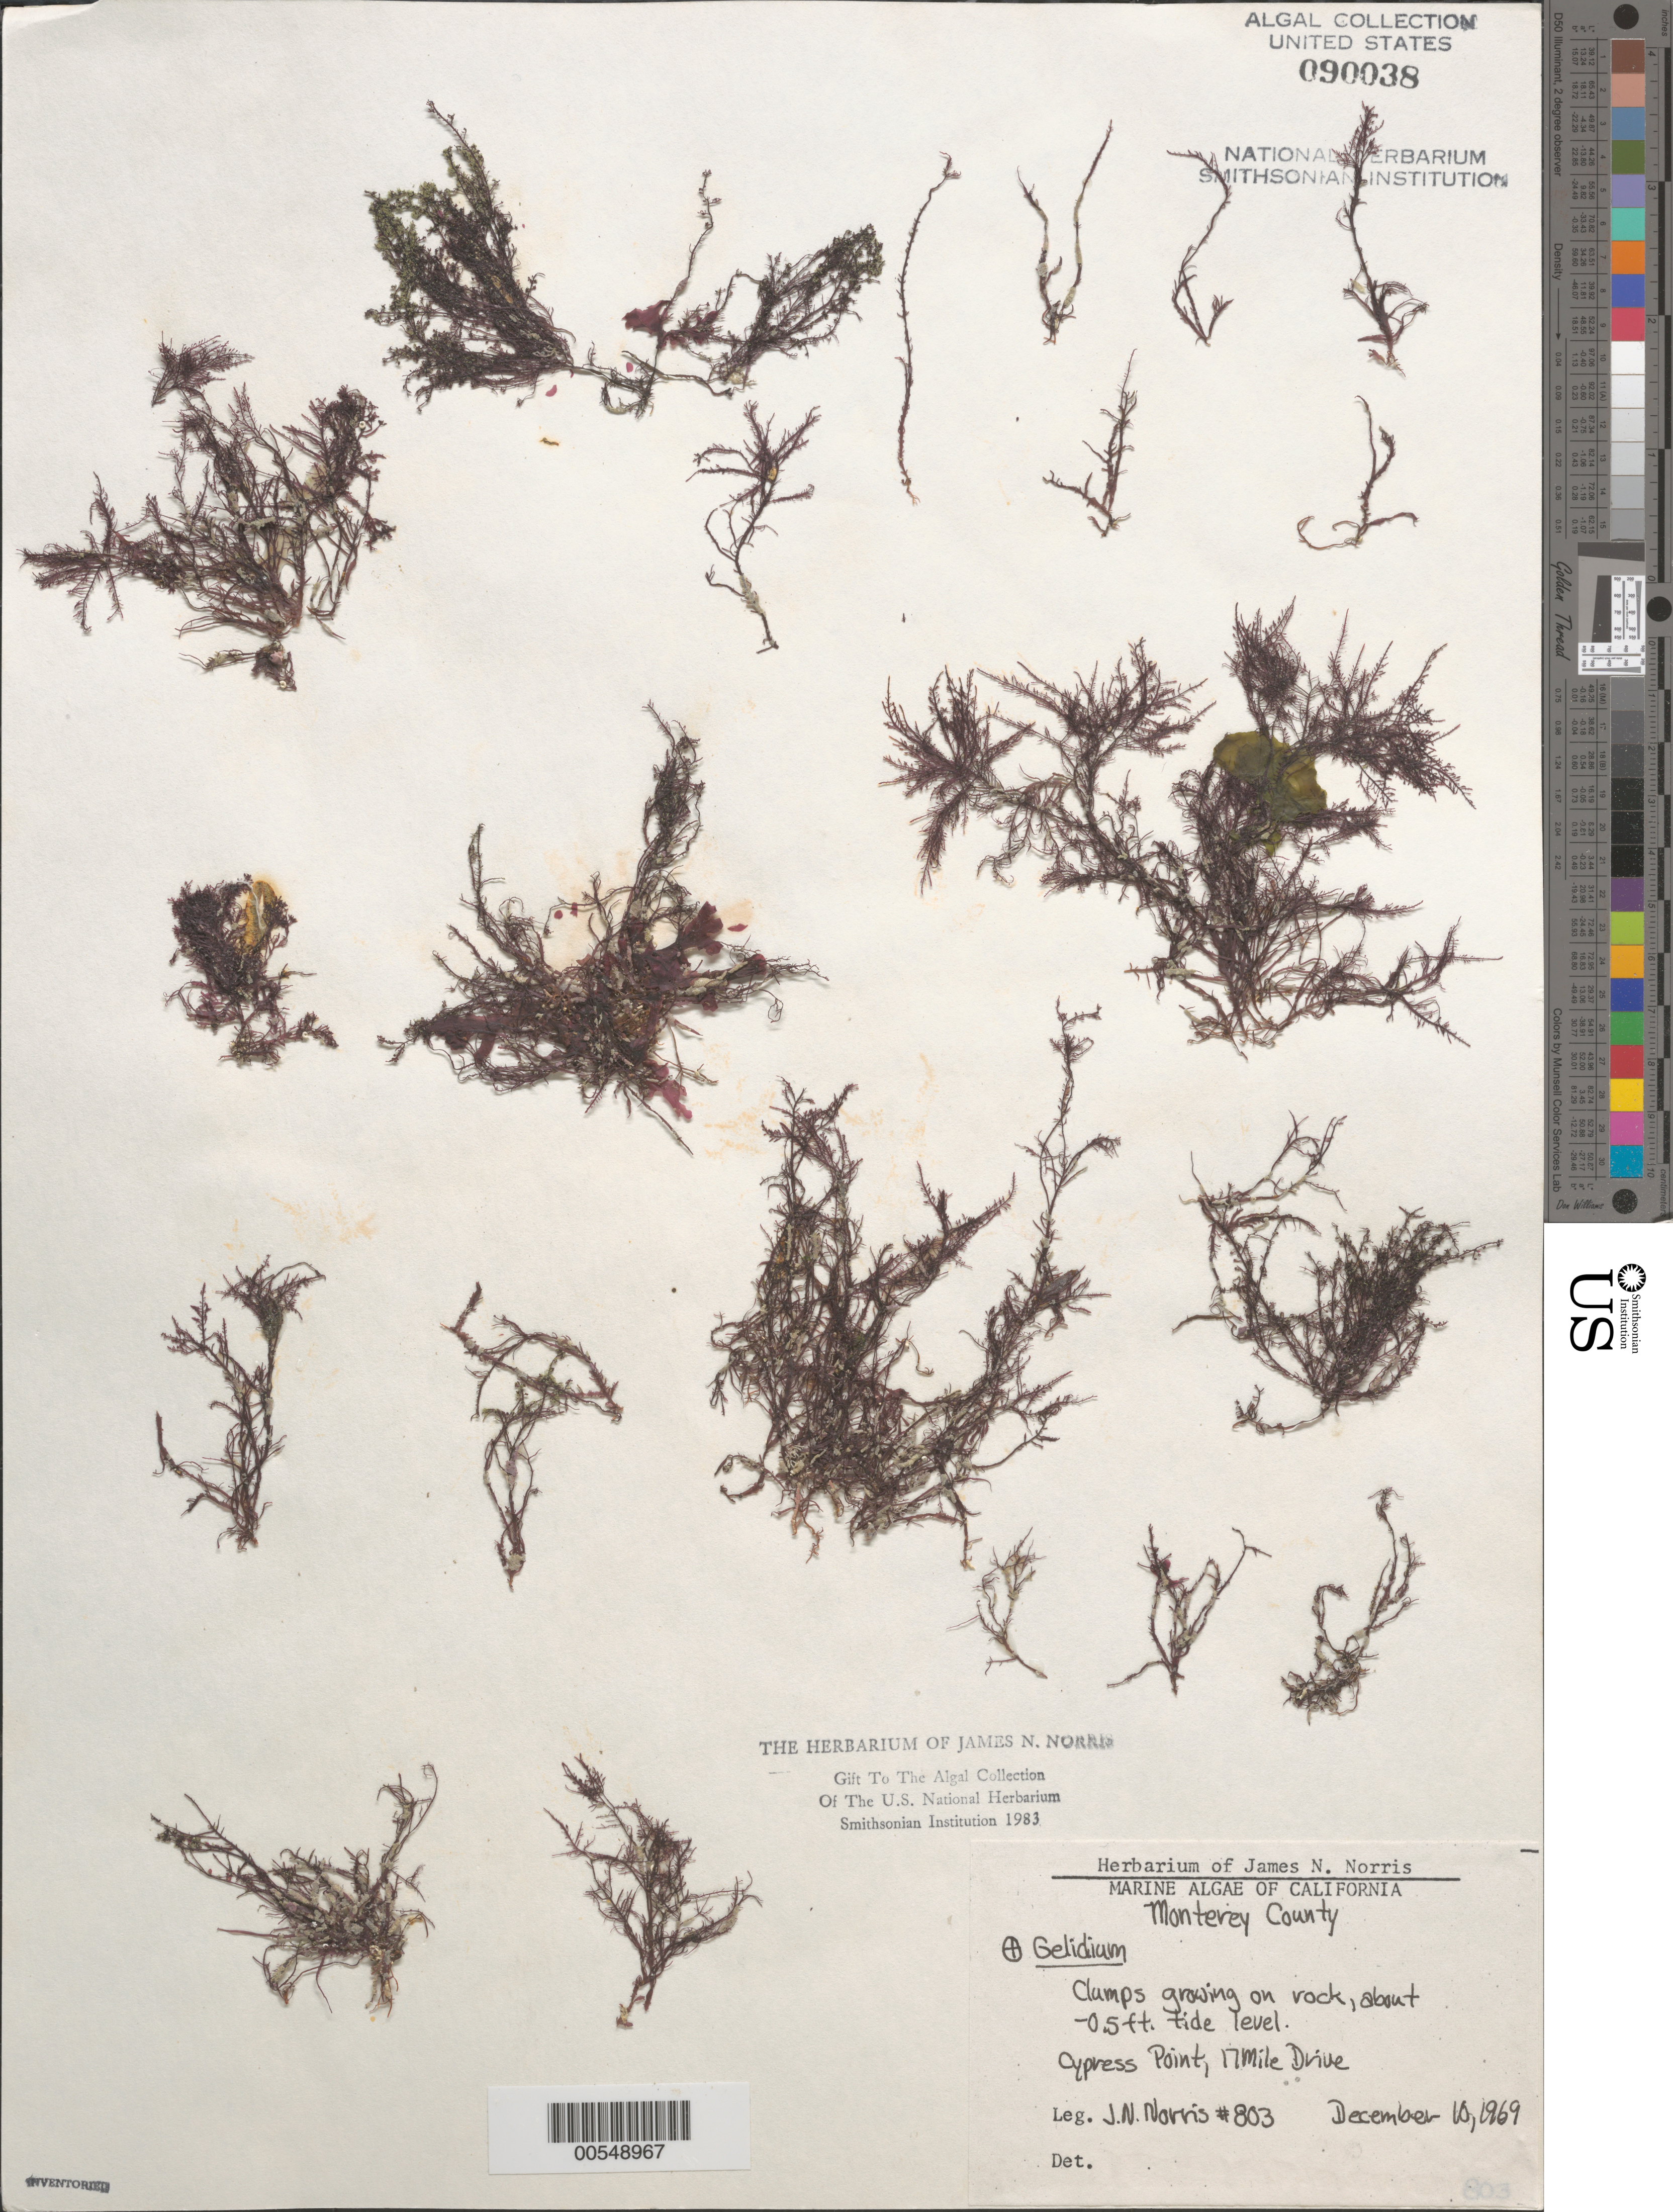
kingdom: Plantae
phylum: Rhodophyta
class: Florideophyceae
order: Gelidiales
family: Gelidiaceae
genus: Gelidium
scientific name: Gelidium sp.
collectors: J. N. Norris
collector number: JN-803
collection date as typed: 10 Dec 1969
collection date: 1969-12-10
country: United States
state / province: California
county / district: Monterey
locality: Cypress Point, 17 Mile Drive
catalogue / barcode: US 90038